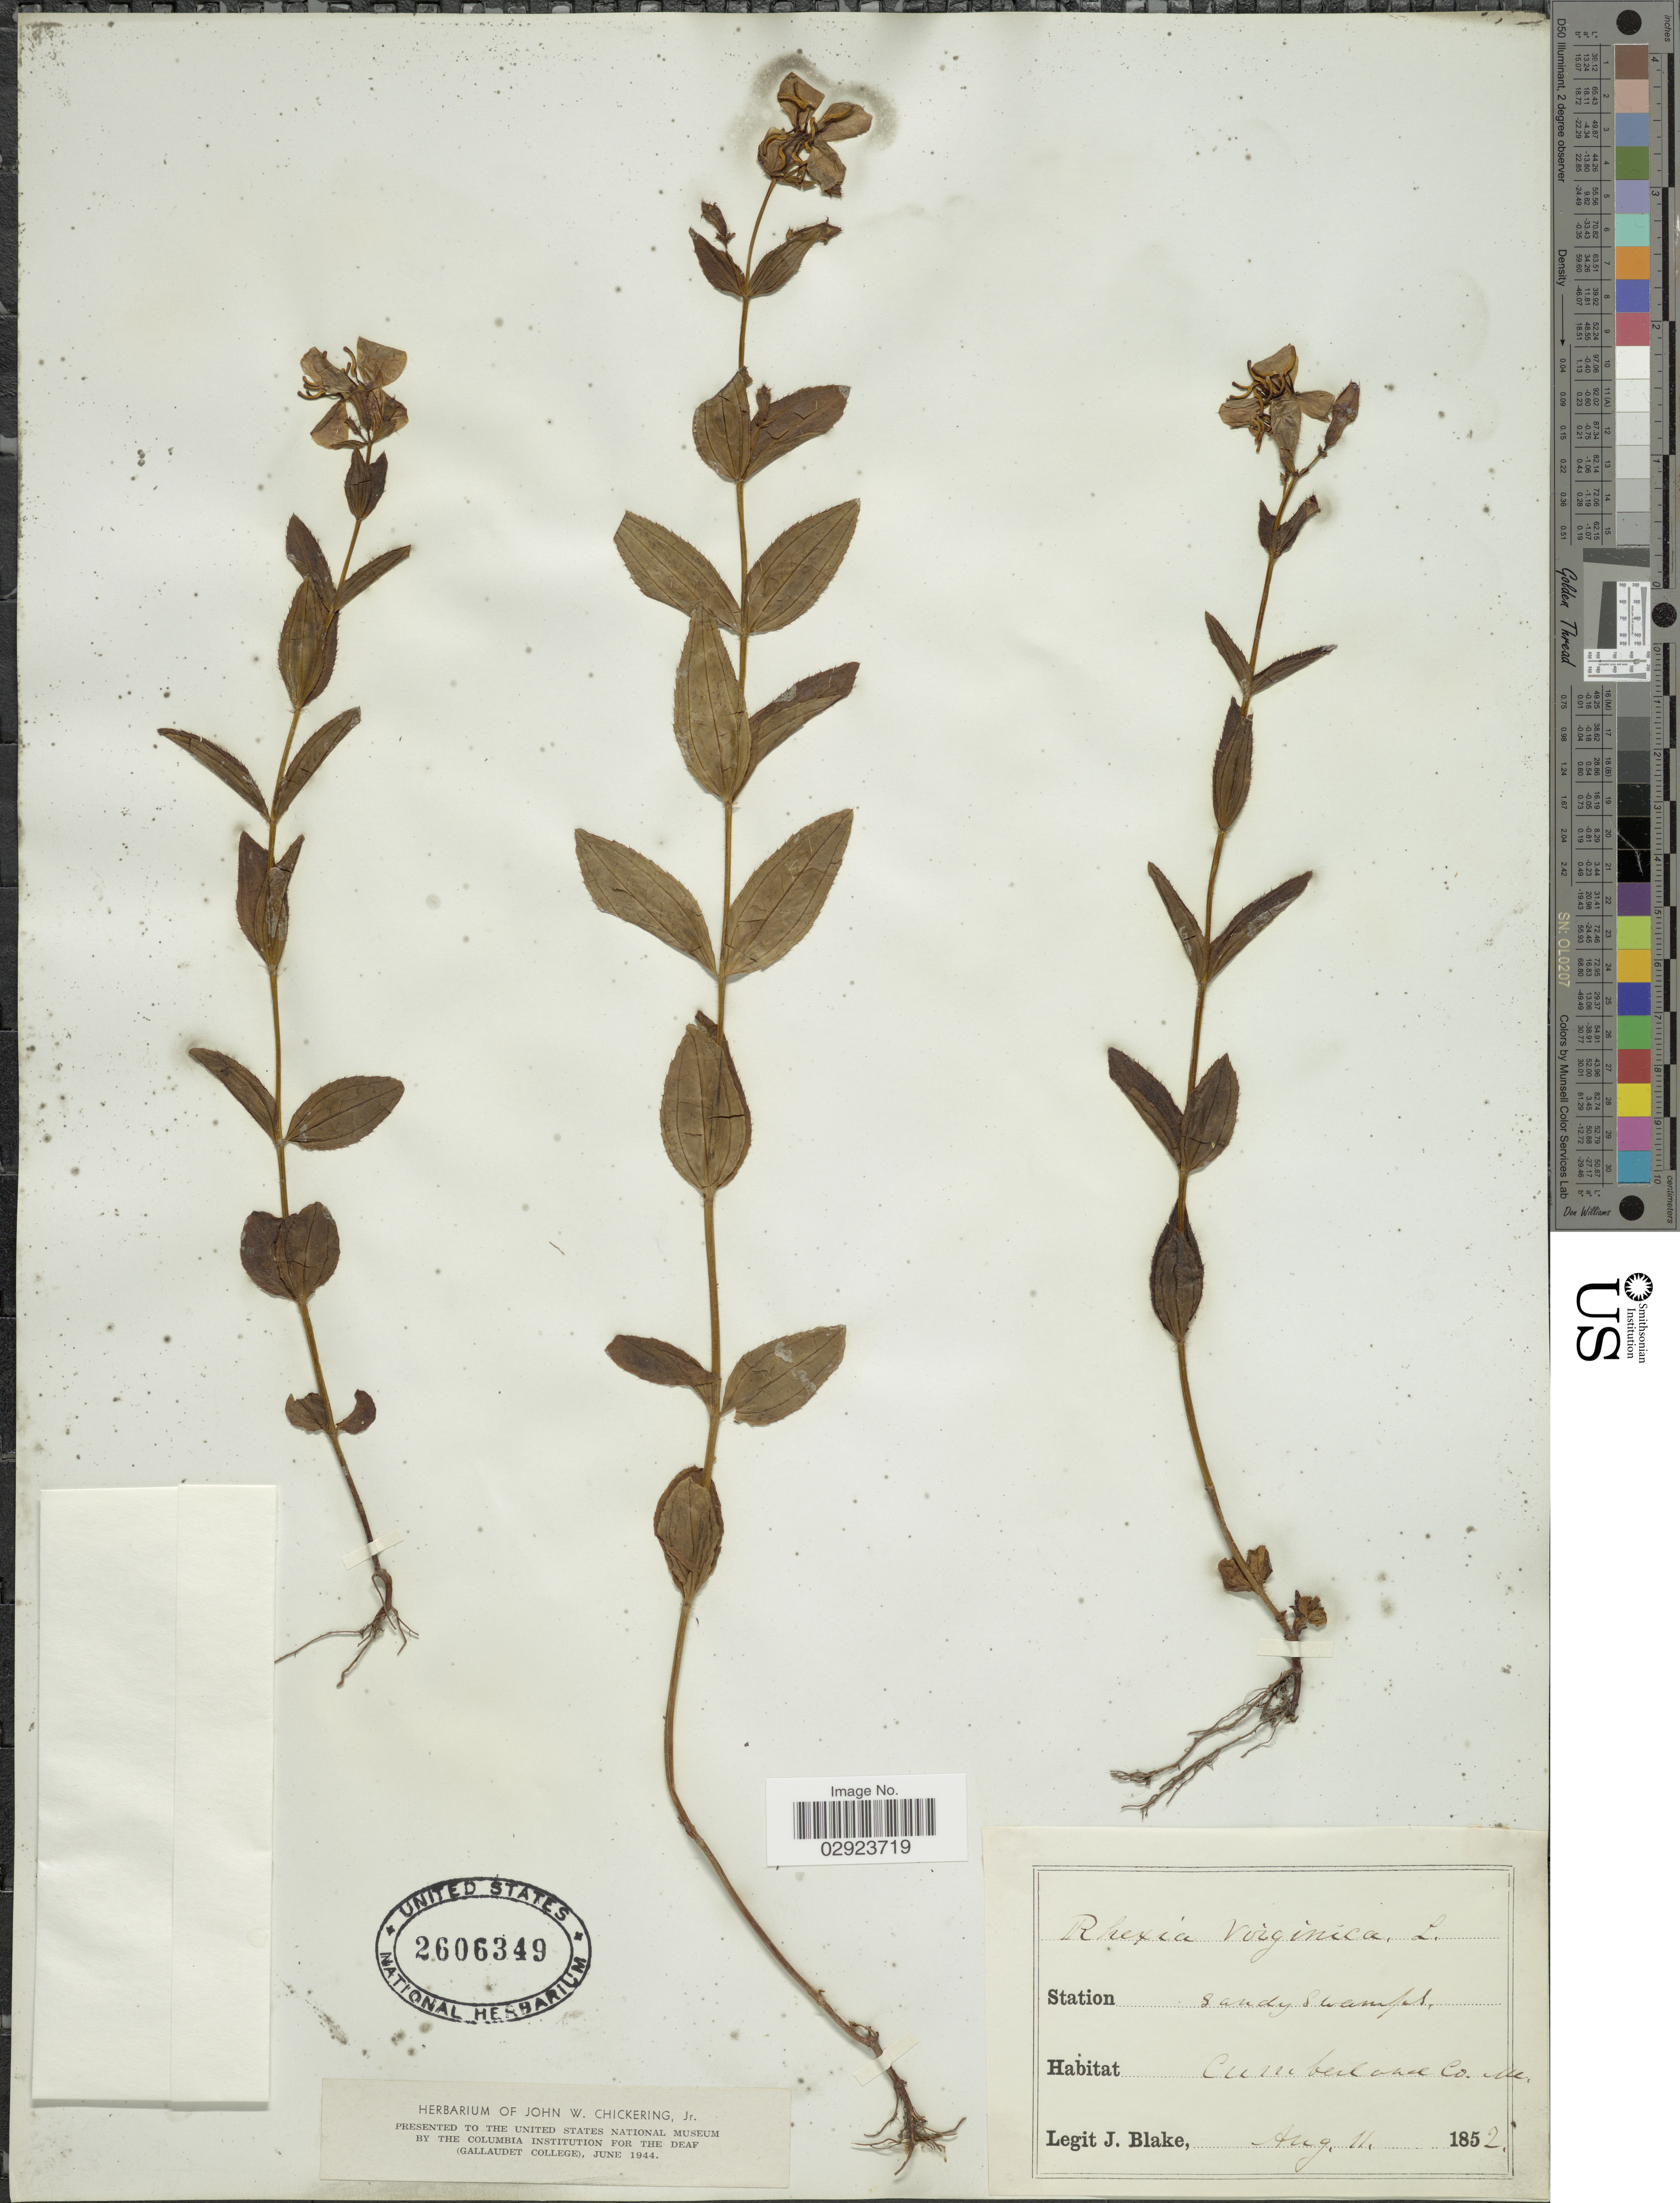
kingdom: Plantae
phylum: Tracheophyta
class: Magnoliopsida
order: Myrtales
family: Melastomataceae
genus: Rhexia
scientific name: Rhexia virginica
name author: L.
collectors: J. Blake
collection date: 1852-08-11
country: United States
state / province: Maine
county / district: Cumberland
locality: Cumberland Co. Me.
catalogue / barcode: US 2606349